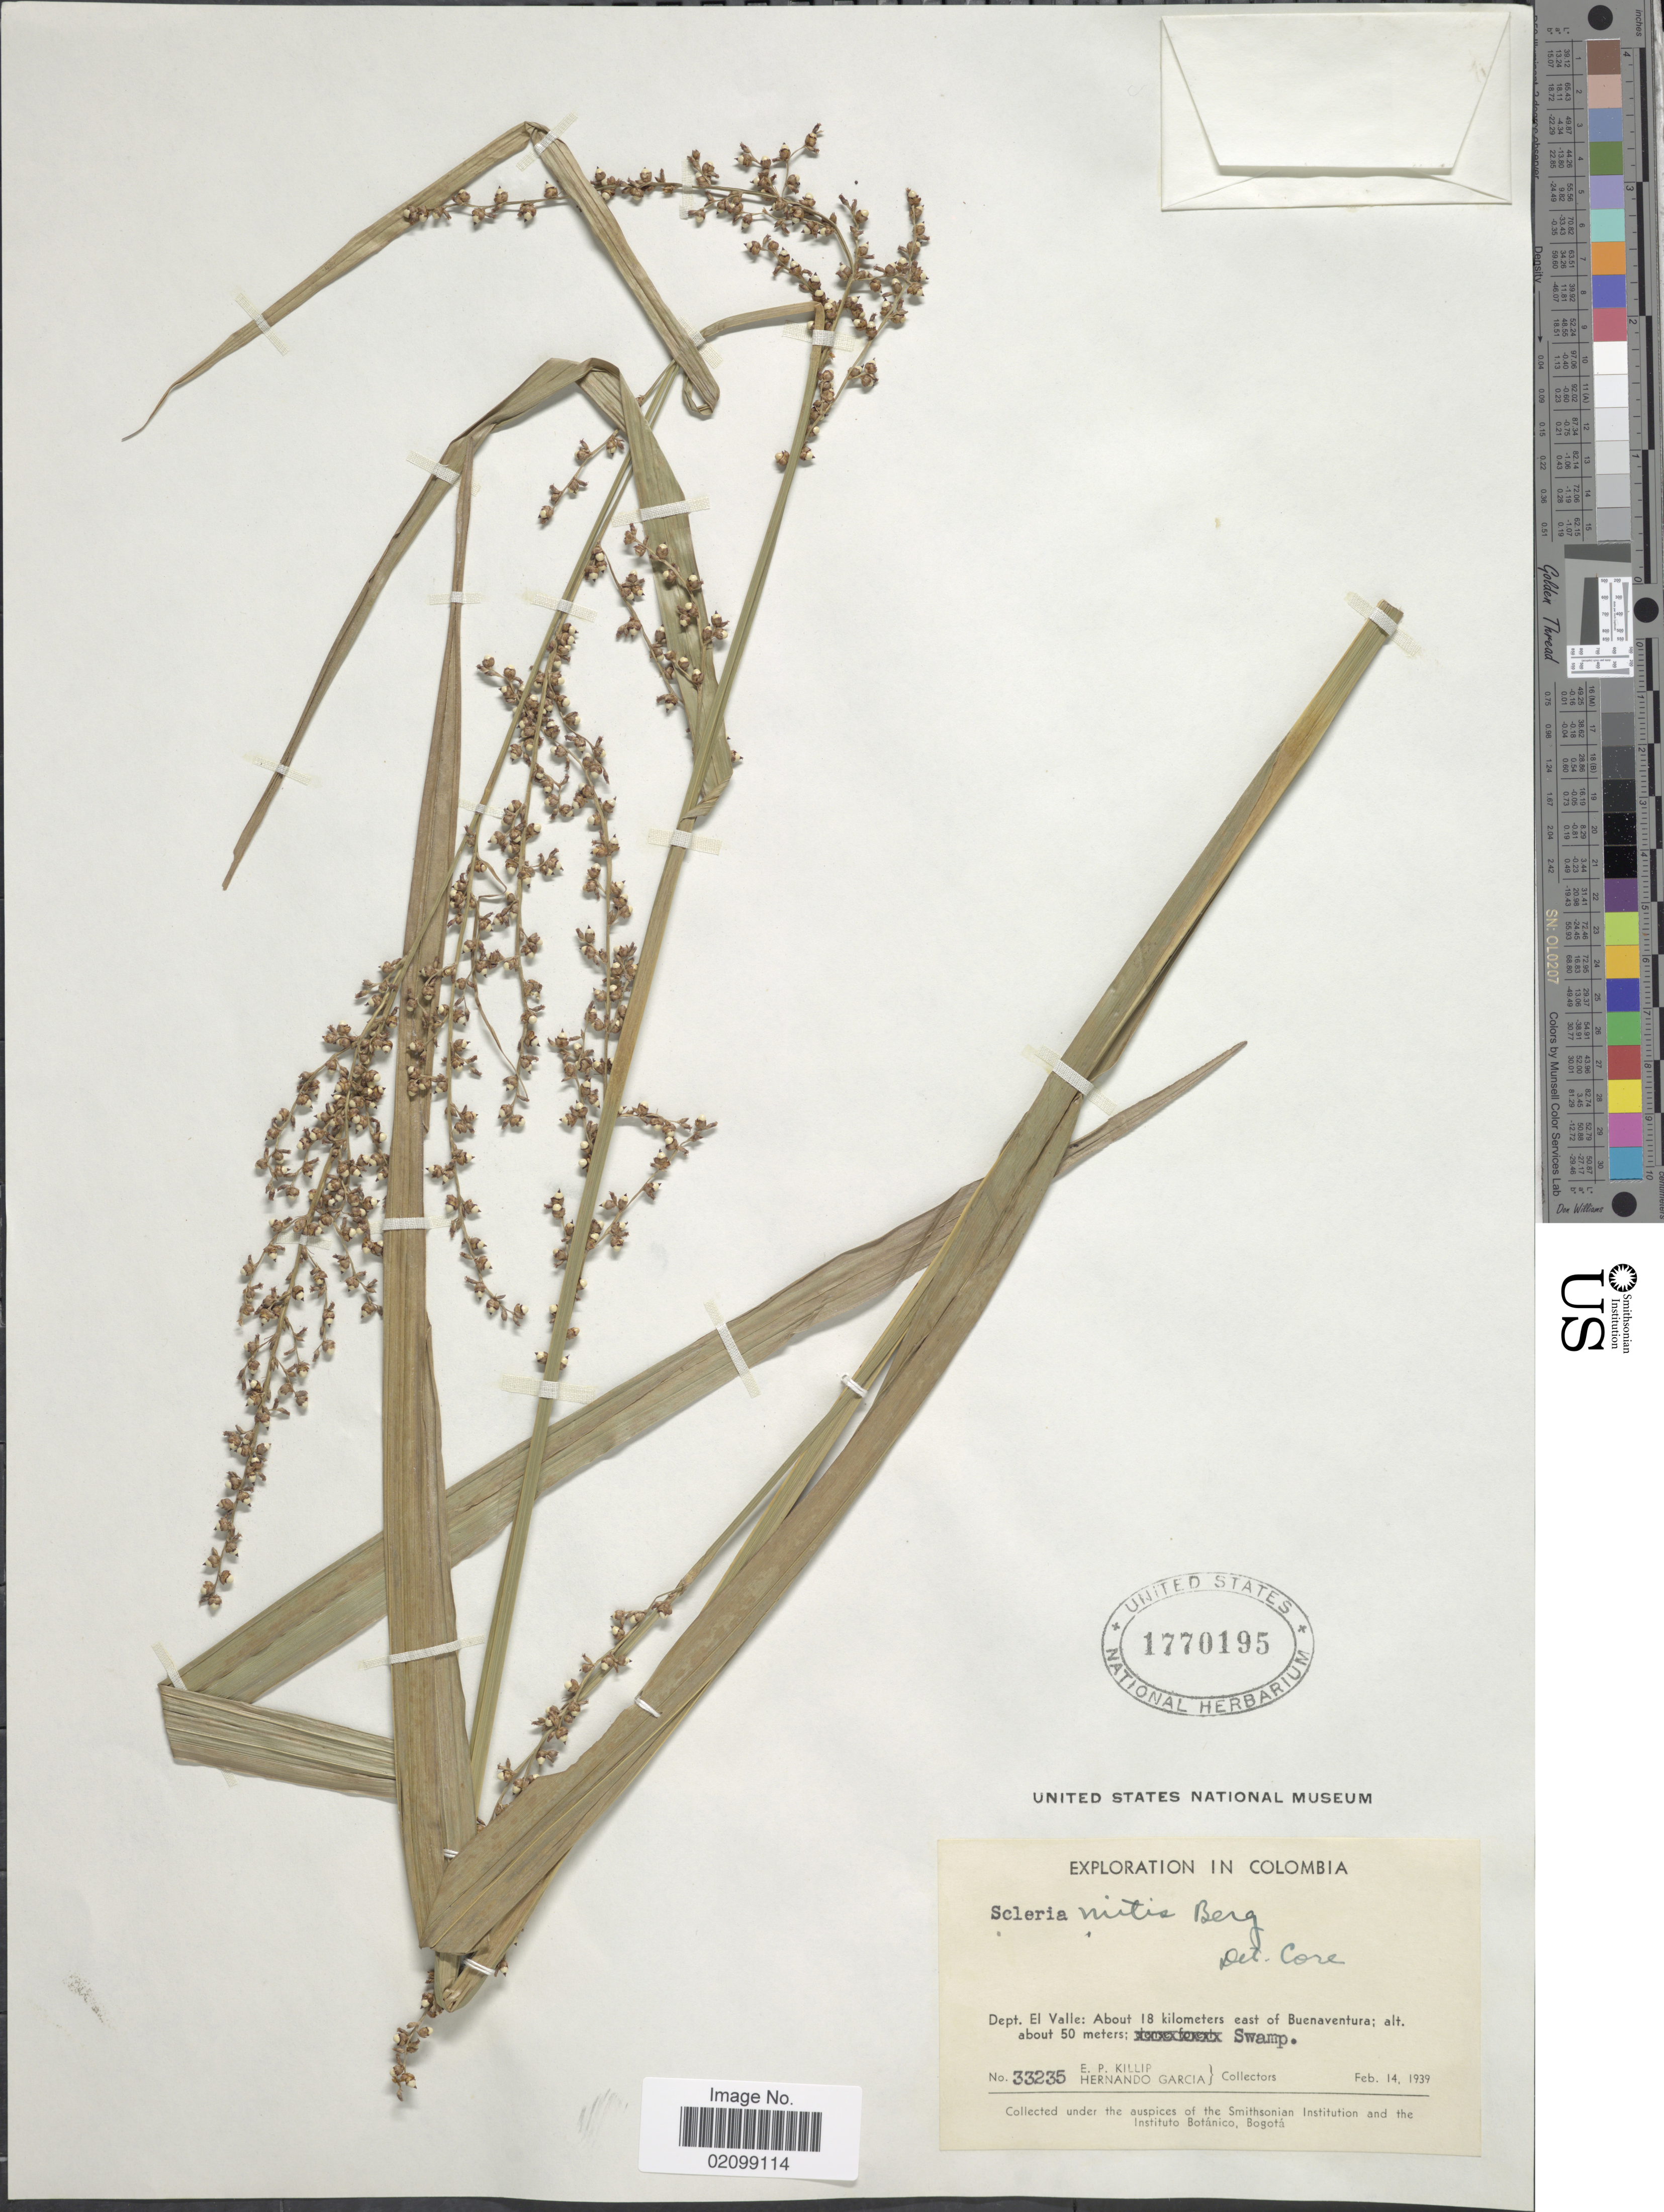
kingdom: Plantae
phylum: Tracheophyta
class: Liliopsida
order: Poales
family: Cyperaceae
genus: Scleria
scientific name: Scleria mitis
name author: P.J. Bergius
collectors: E. P. Killip & H. Garcia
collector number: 33235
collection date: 1939-02-14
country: Colombia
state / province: Valle del Cauca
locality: Dept. El Valle: About 18 kilometers east of Buenaventura.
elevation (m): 50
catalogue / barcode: US 1770195